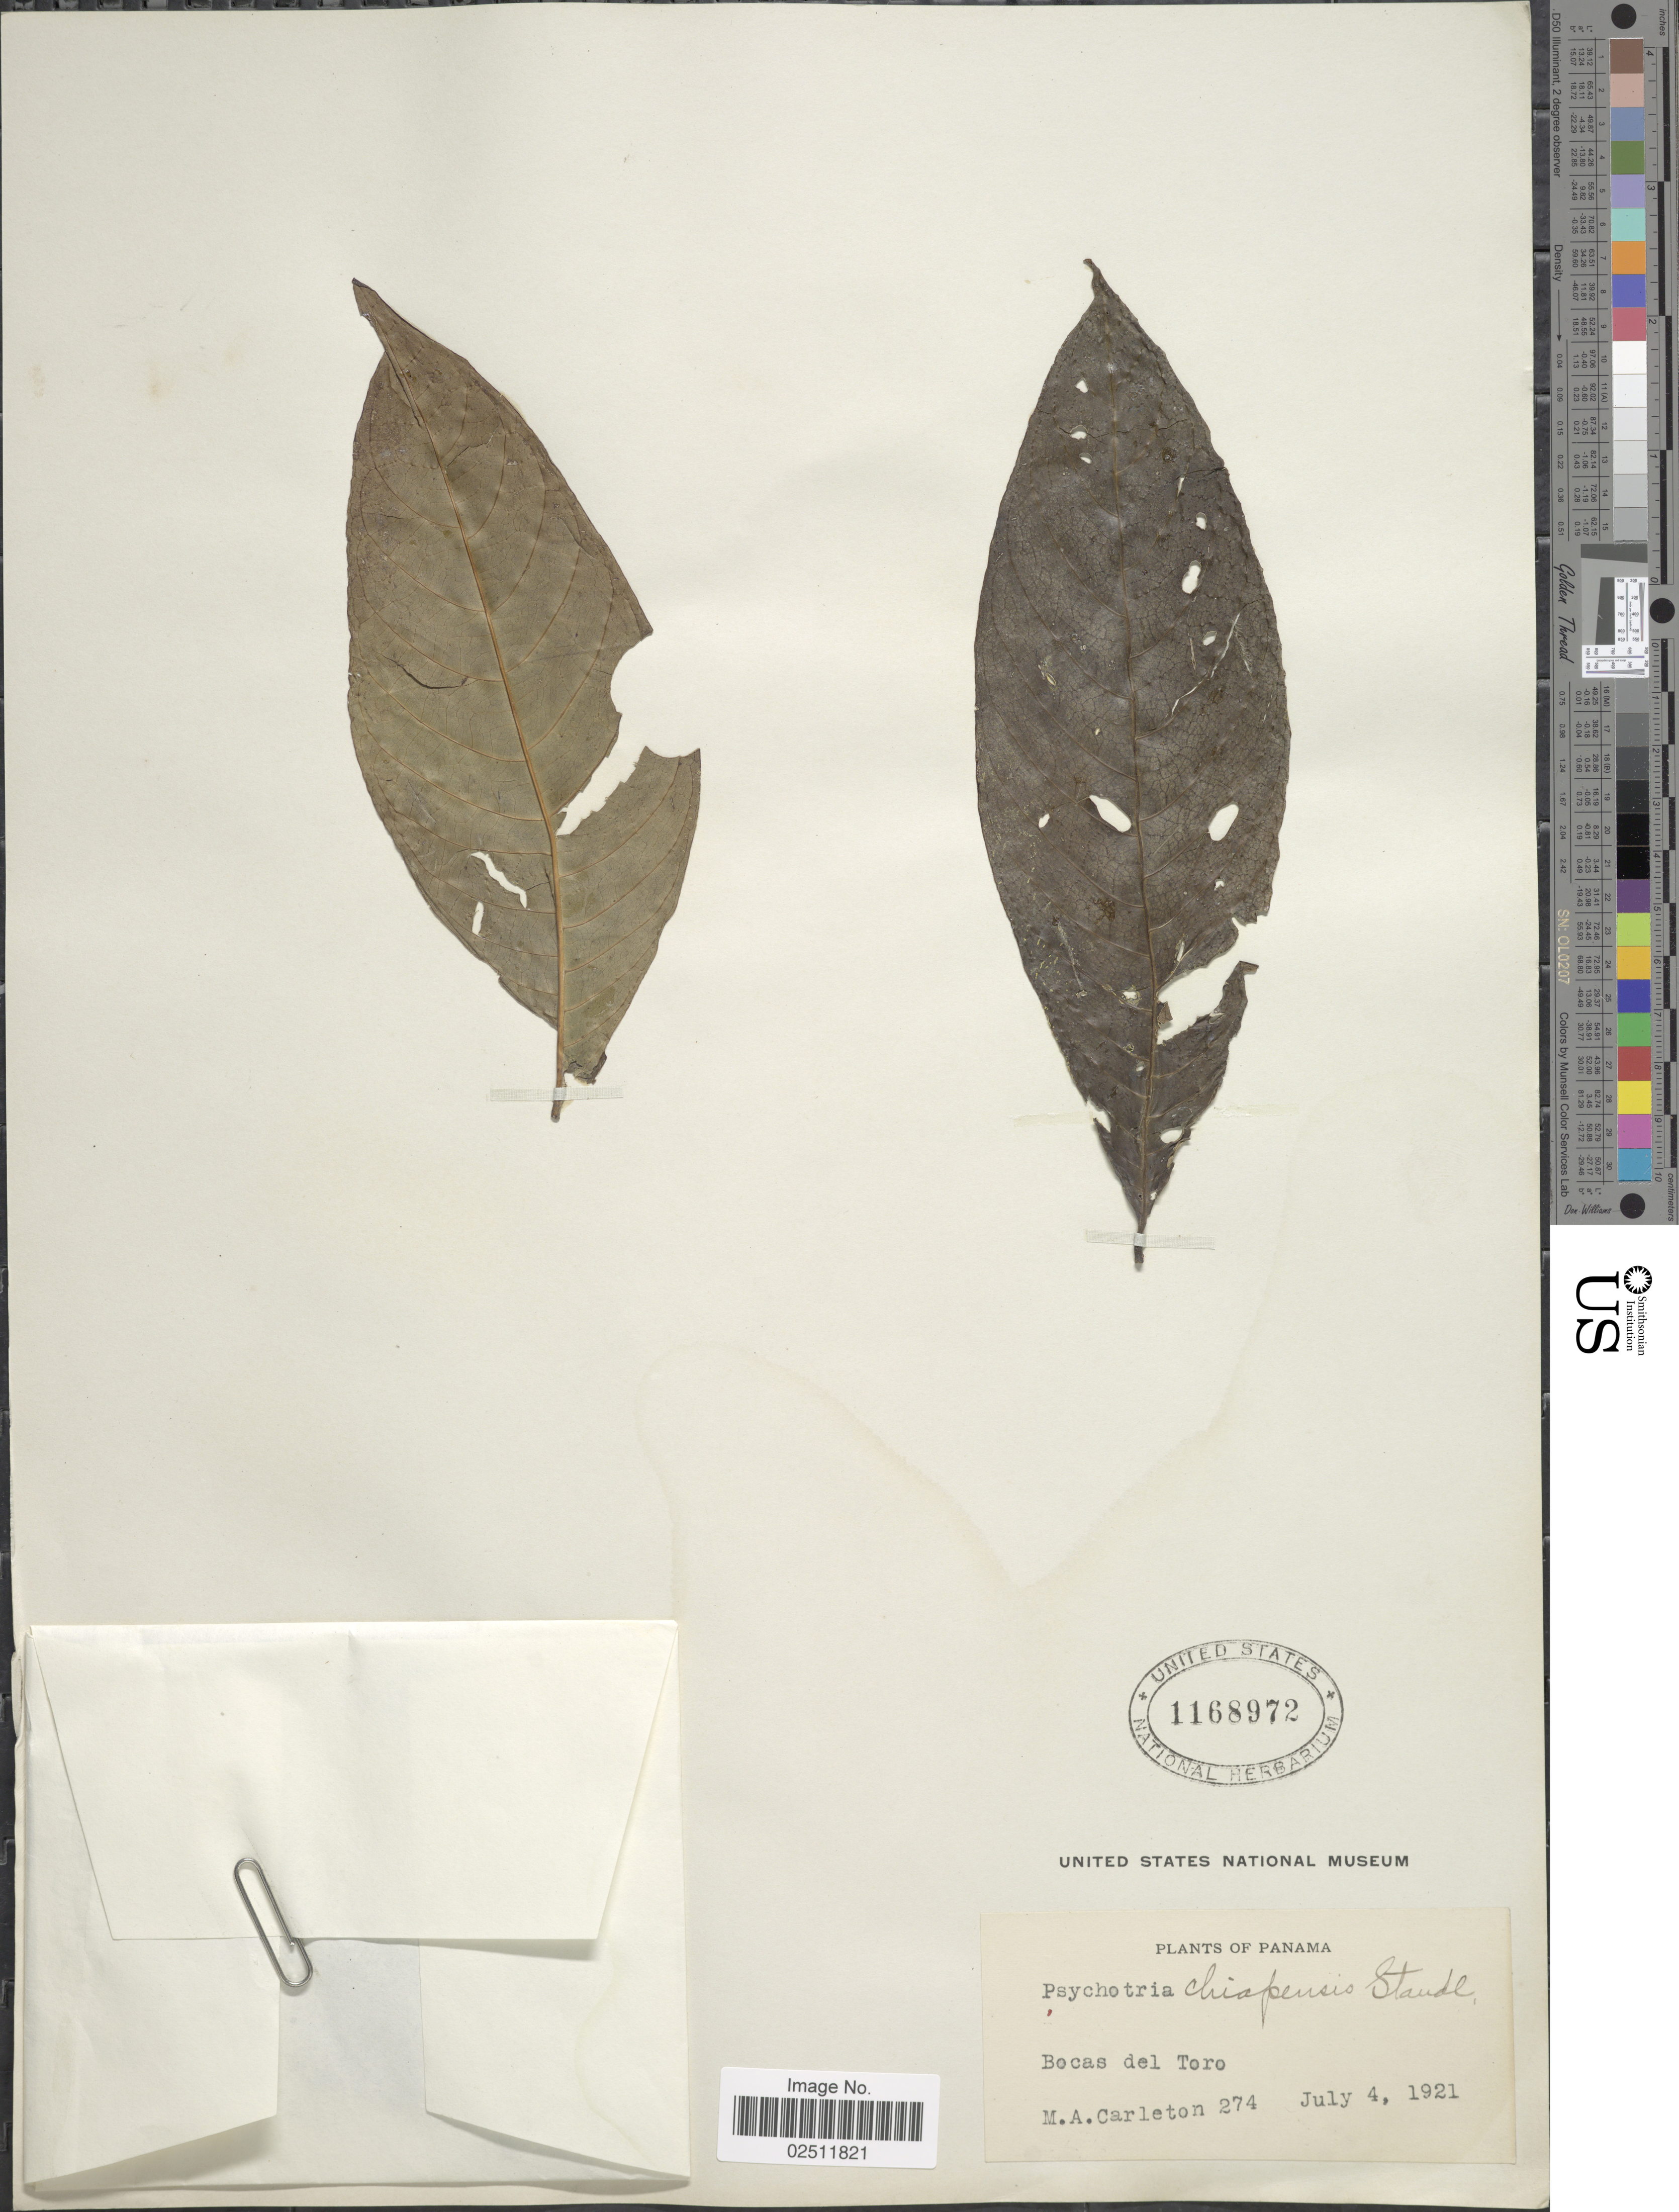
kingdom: Plantae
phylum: Tracheophyta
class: Magnoliopsida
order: Gentianales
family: Rubiaceae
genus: Psychotria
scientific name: Psychotria chiapensis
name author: Standl.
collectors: M. A. Carleton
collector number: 274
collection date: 1921-07-04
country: Panama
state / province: Bocas del Toro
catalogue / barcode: US 1168972